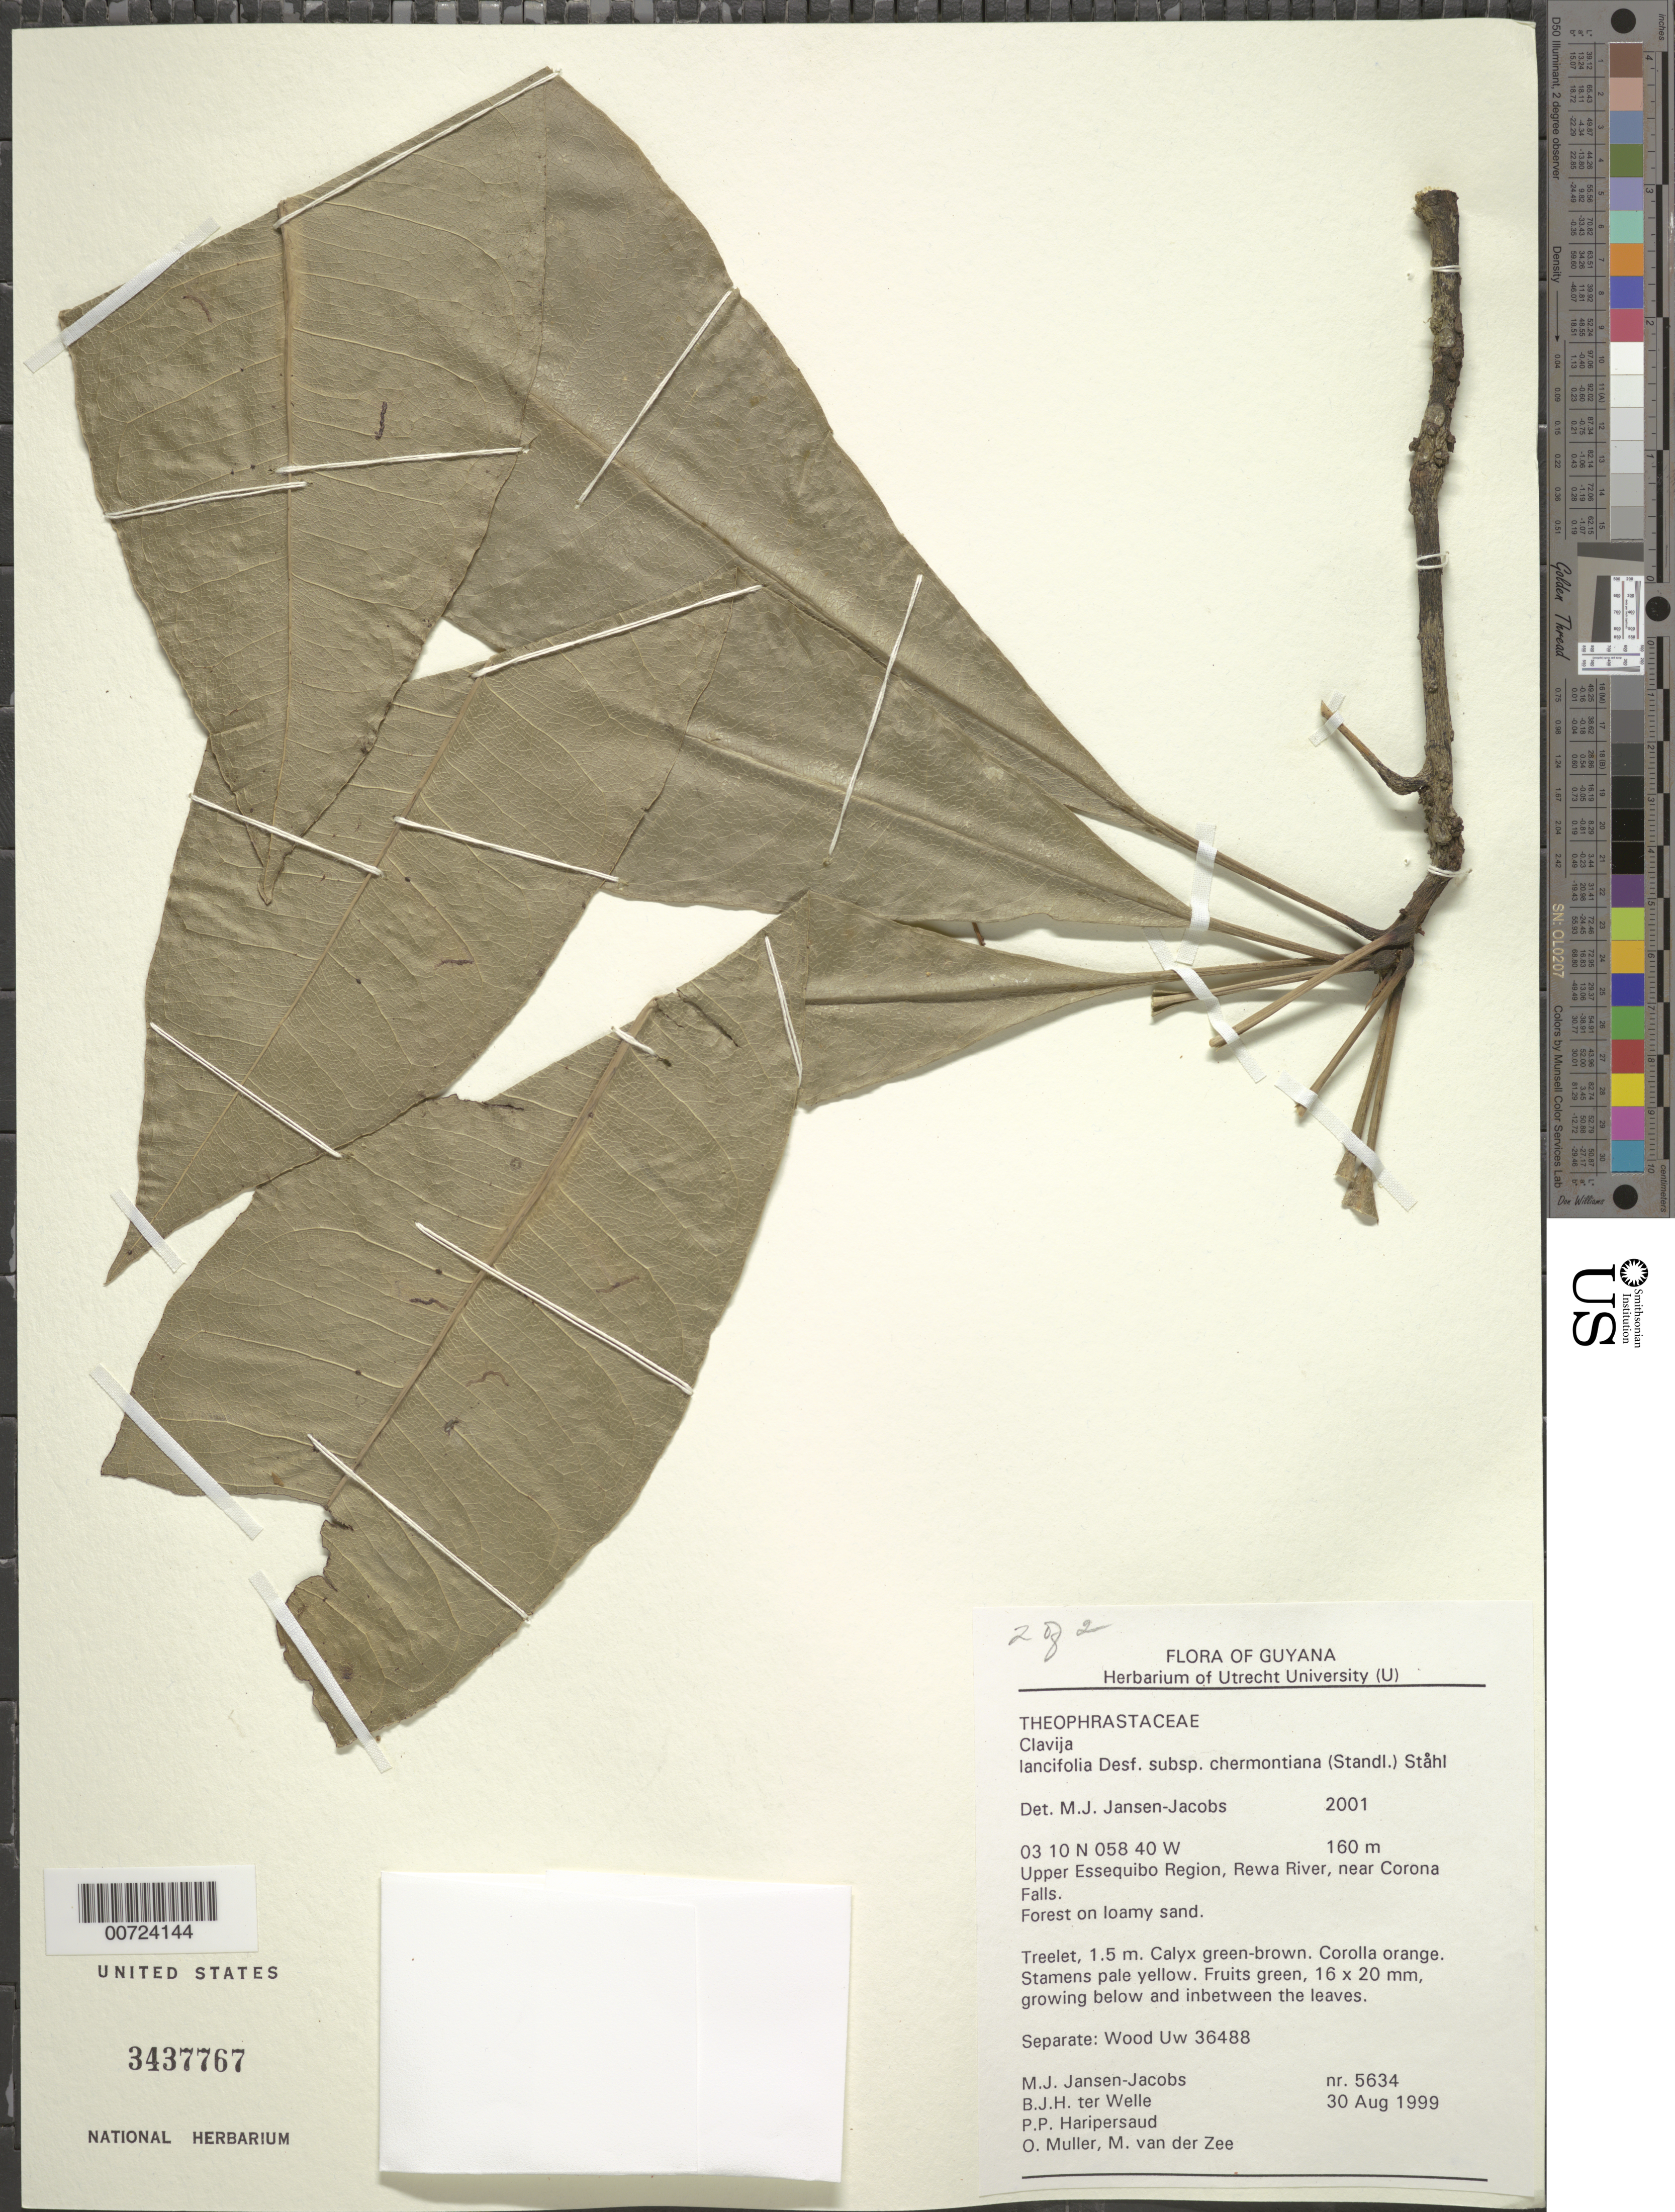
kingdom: Plantae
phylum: Tracheophyta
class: Magnoliopsida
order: Ericales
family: Primulaceae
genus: Clavija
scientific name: Clavija lancifolia subsp. chermontiana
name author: (Standl.) B. Ståhl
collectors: M. J. Jansen-Jacobs, B. Welle, P. Haripersaud, O. Muller & M. van der Zee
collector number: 5634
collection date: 1999-08-30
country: Guyana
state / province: U. Takutu-U. Essequibo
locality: Upper Essequibo Region, Rewa River, near Corona Falls.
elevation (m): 160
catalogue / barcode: US 3437767